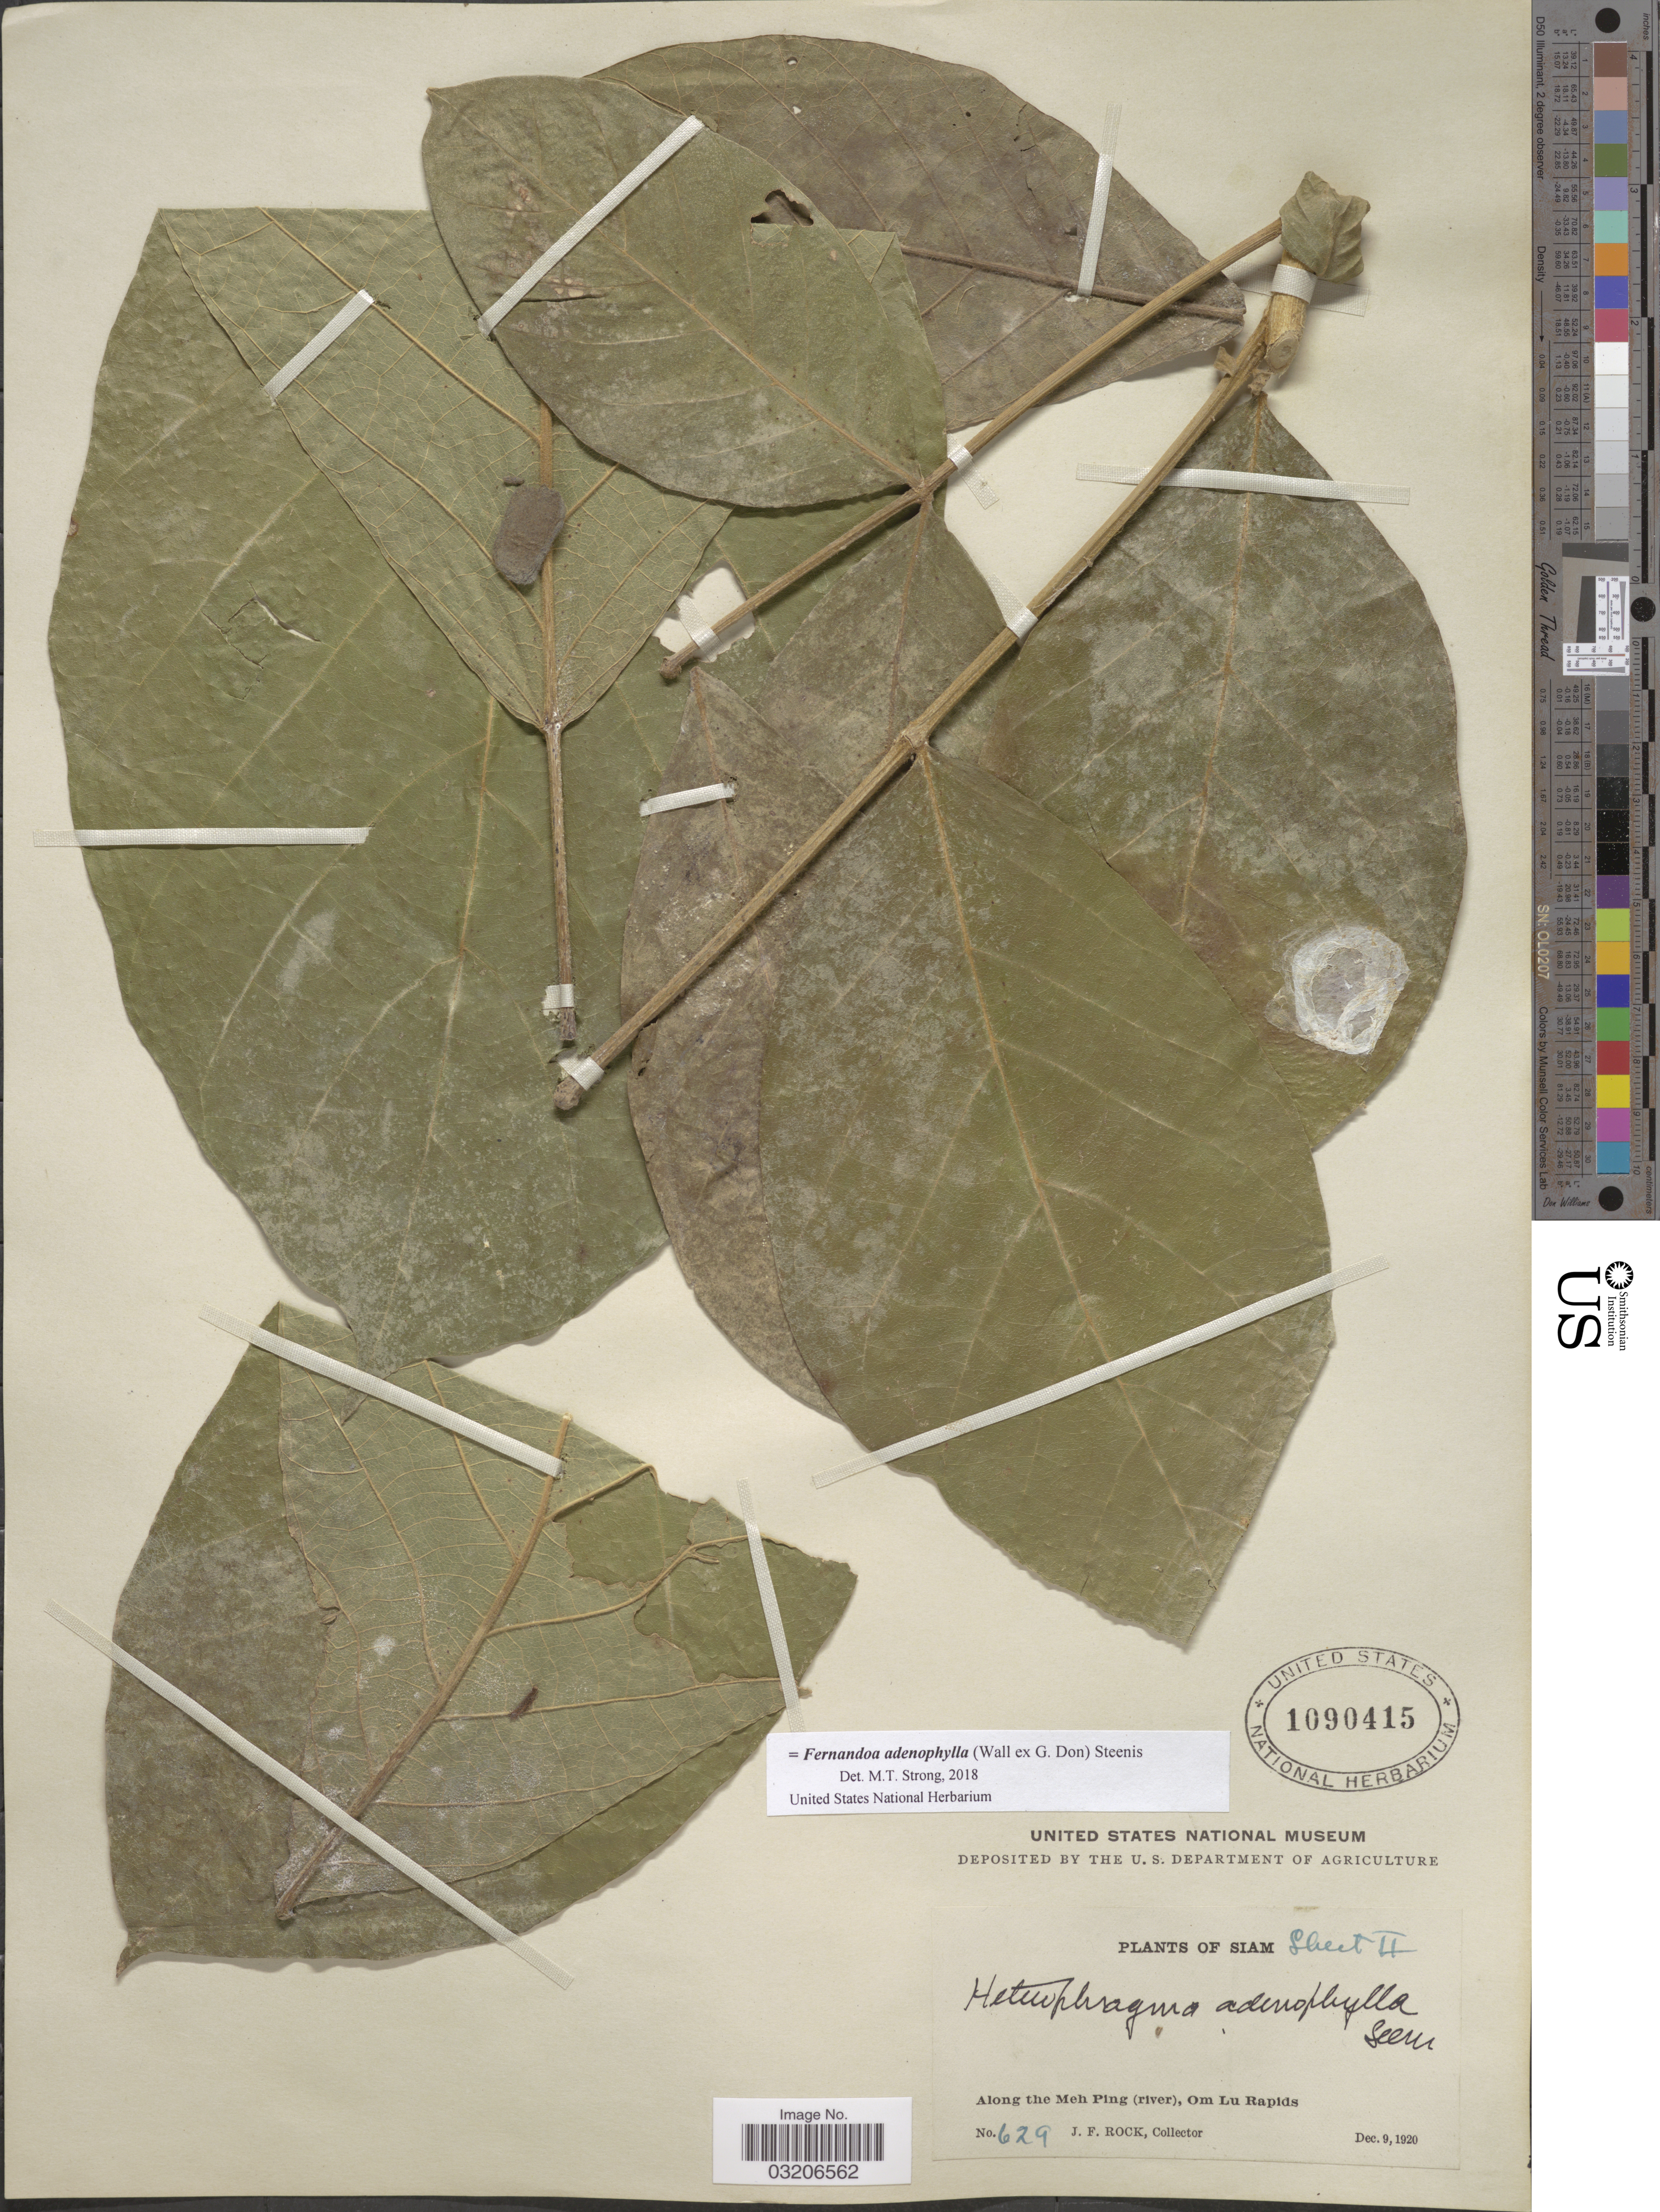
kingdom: Plantae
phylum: Tracheophyta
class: Magnoliopsida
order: Lamiales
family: Bignoniaceae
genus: Fernandoa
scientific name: Fernandoa adenophylla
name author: (Wall. ex G. Don) Steenis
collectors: J. Rock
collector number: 629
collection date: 1920-12-09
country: Thailand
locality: Siam. Along the Meh Ping (river), Om Lu Rapids.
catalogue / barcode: US 1090415